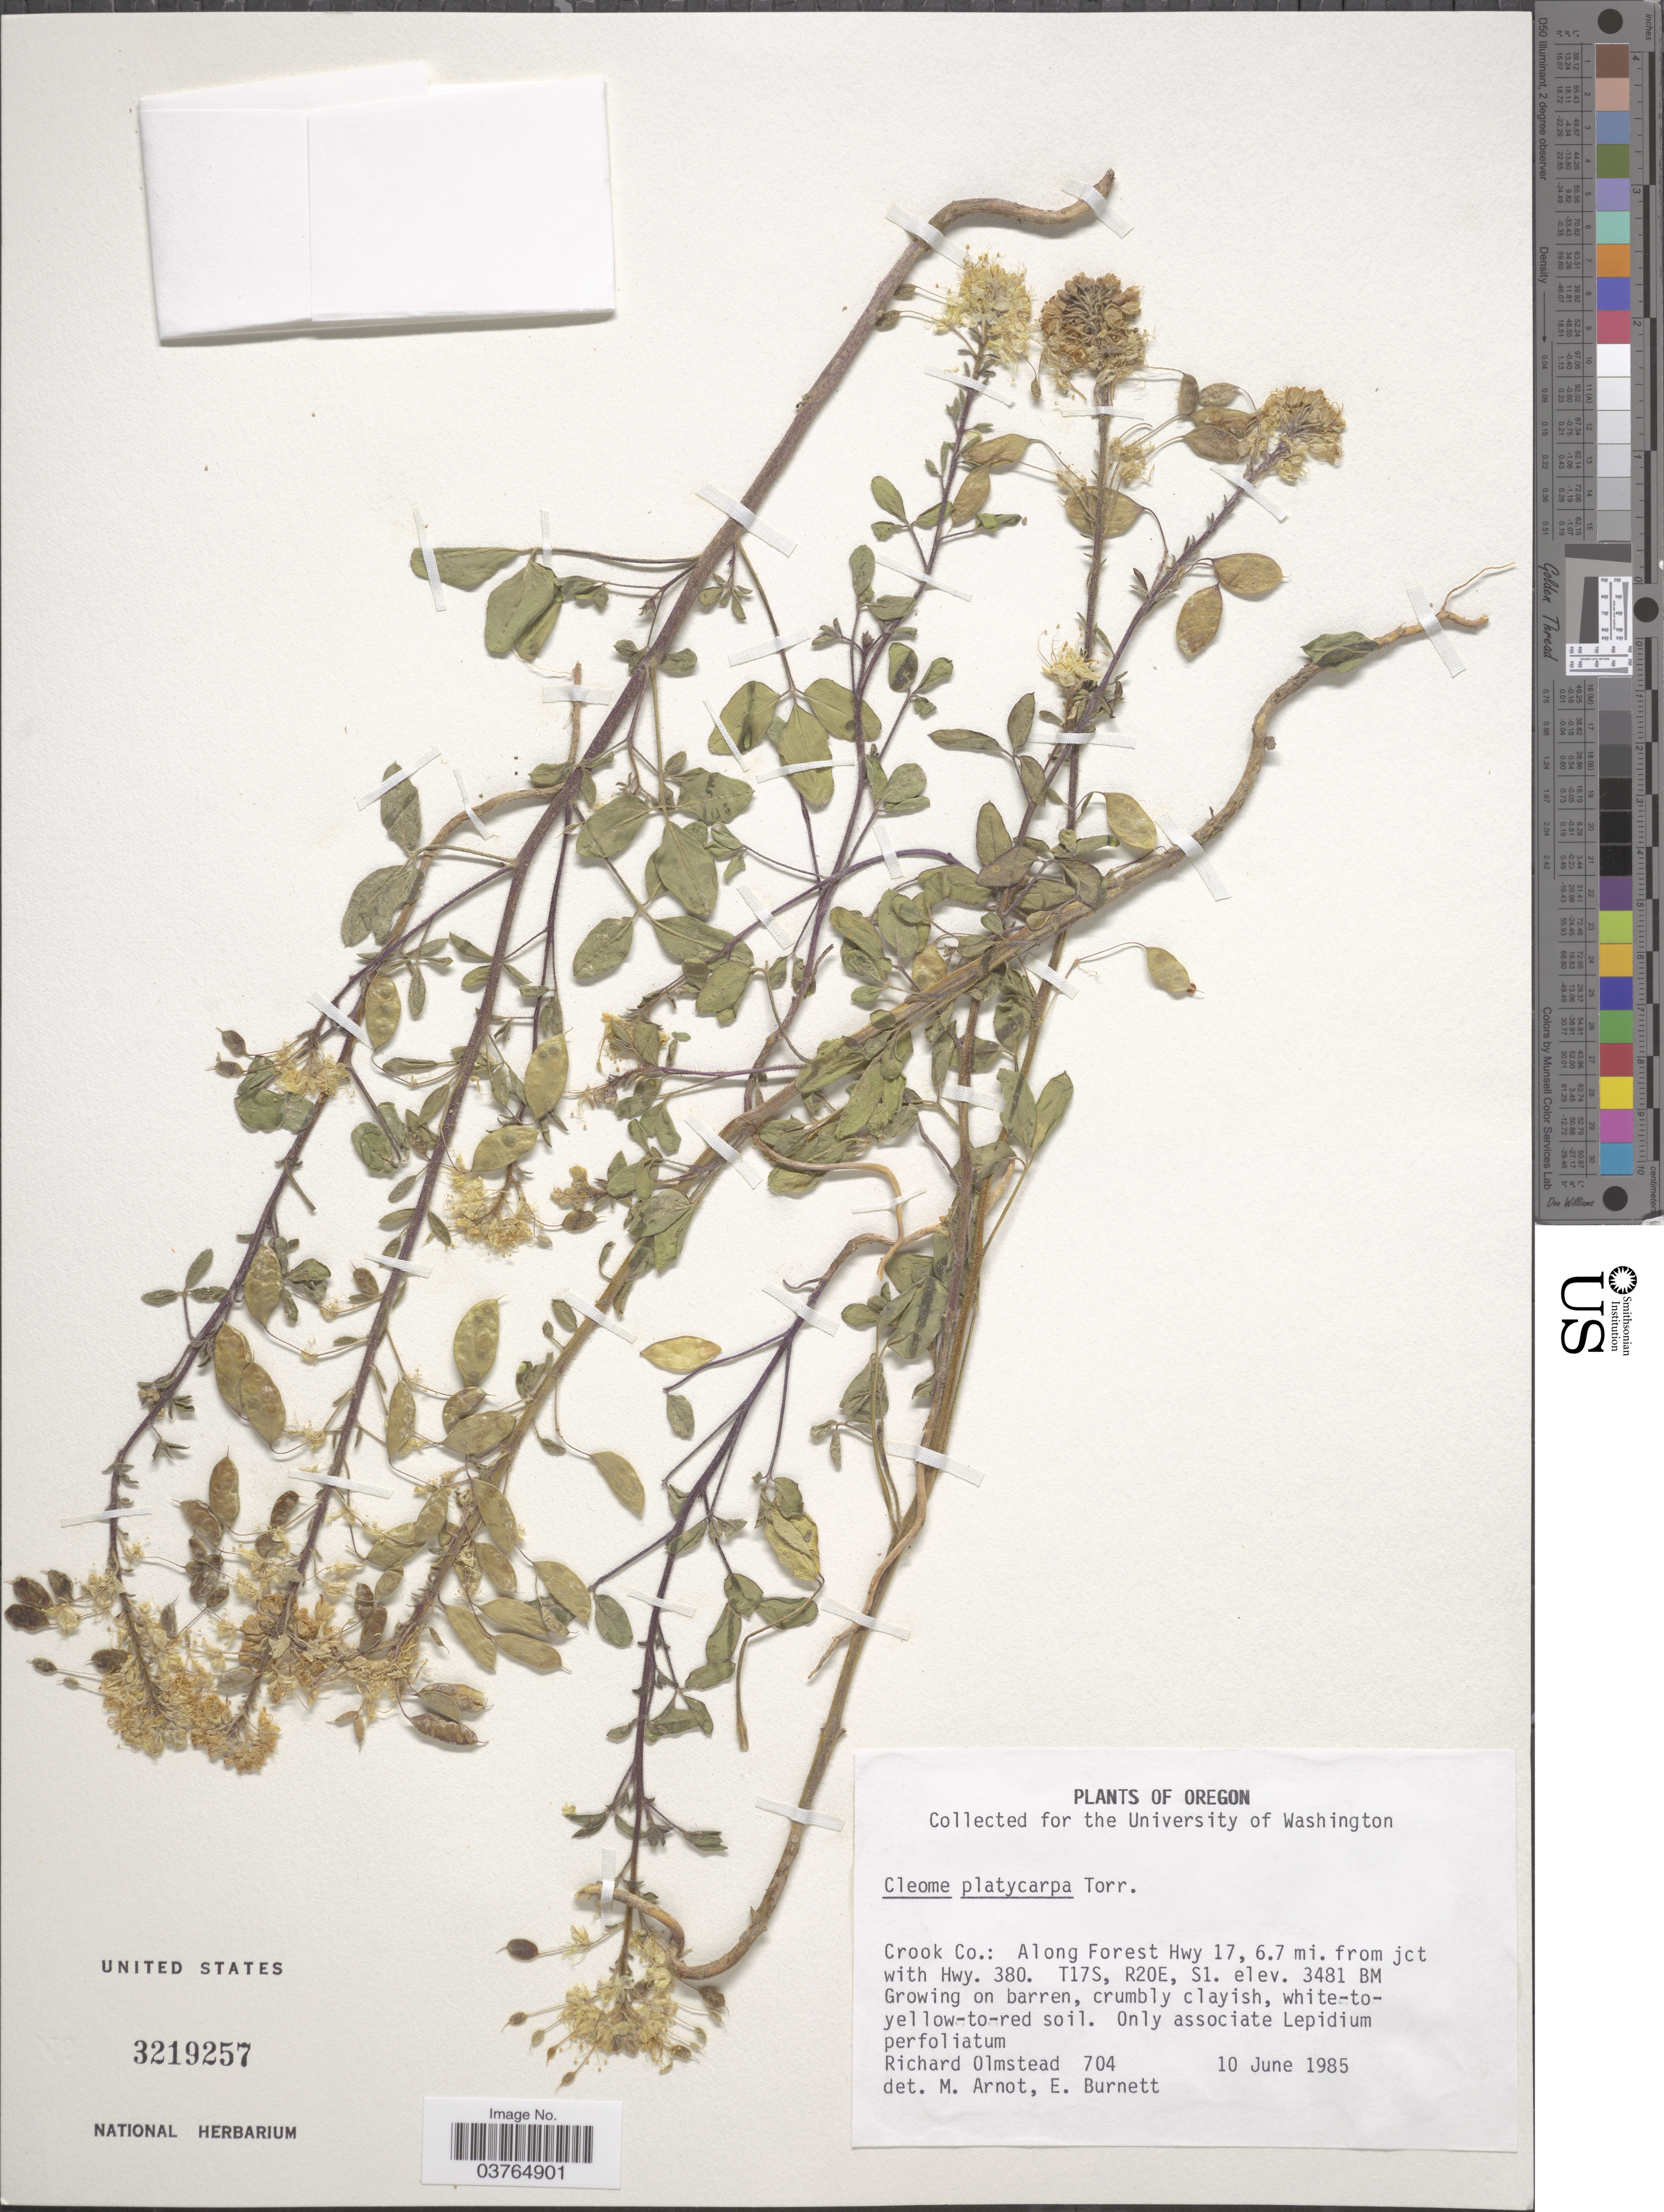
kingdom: Plantae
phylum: Tracheophyta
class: Magnoliopsida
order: Brassicales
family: Cleomaceae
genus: Cleomella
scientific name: Cleomella platycarpa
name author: (Torr.) Roalson & J.C. Hall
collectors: R. Olmstead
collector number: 704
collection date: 1985-06-10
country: United States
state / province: Oregon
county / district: Crook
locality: Crook Co.: Along Forest Hwy 17, 6.7 mi. from jct with Hwy. 380, T17S, R20E, S1.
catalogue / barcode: US 3219257